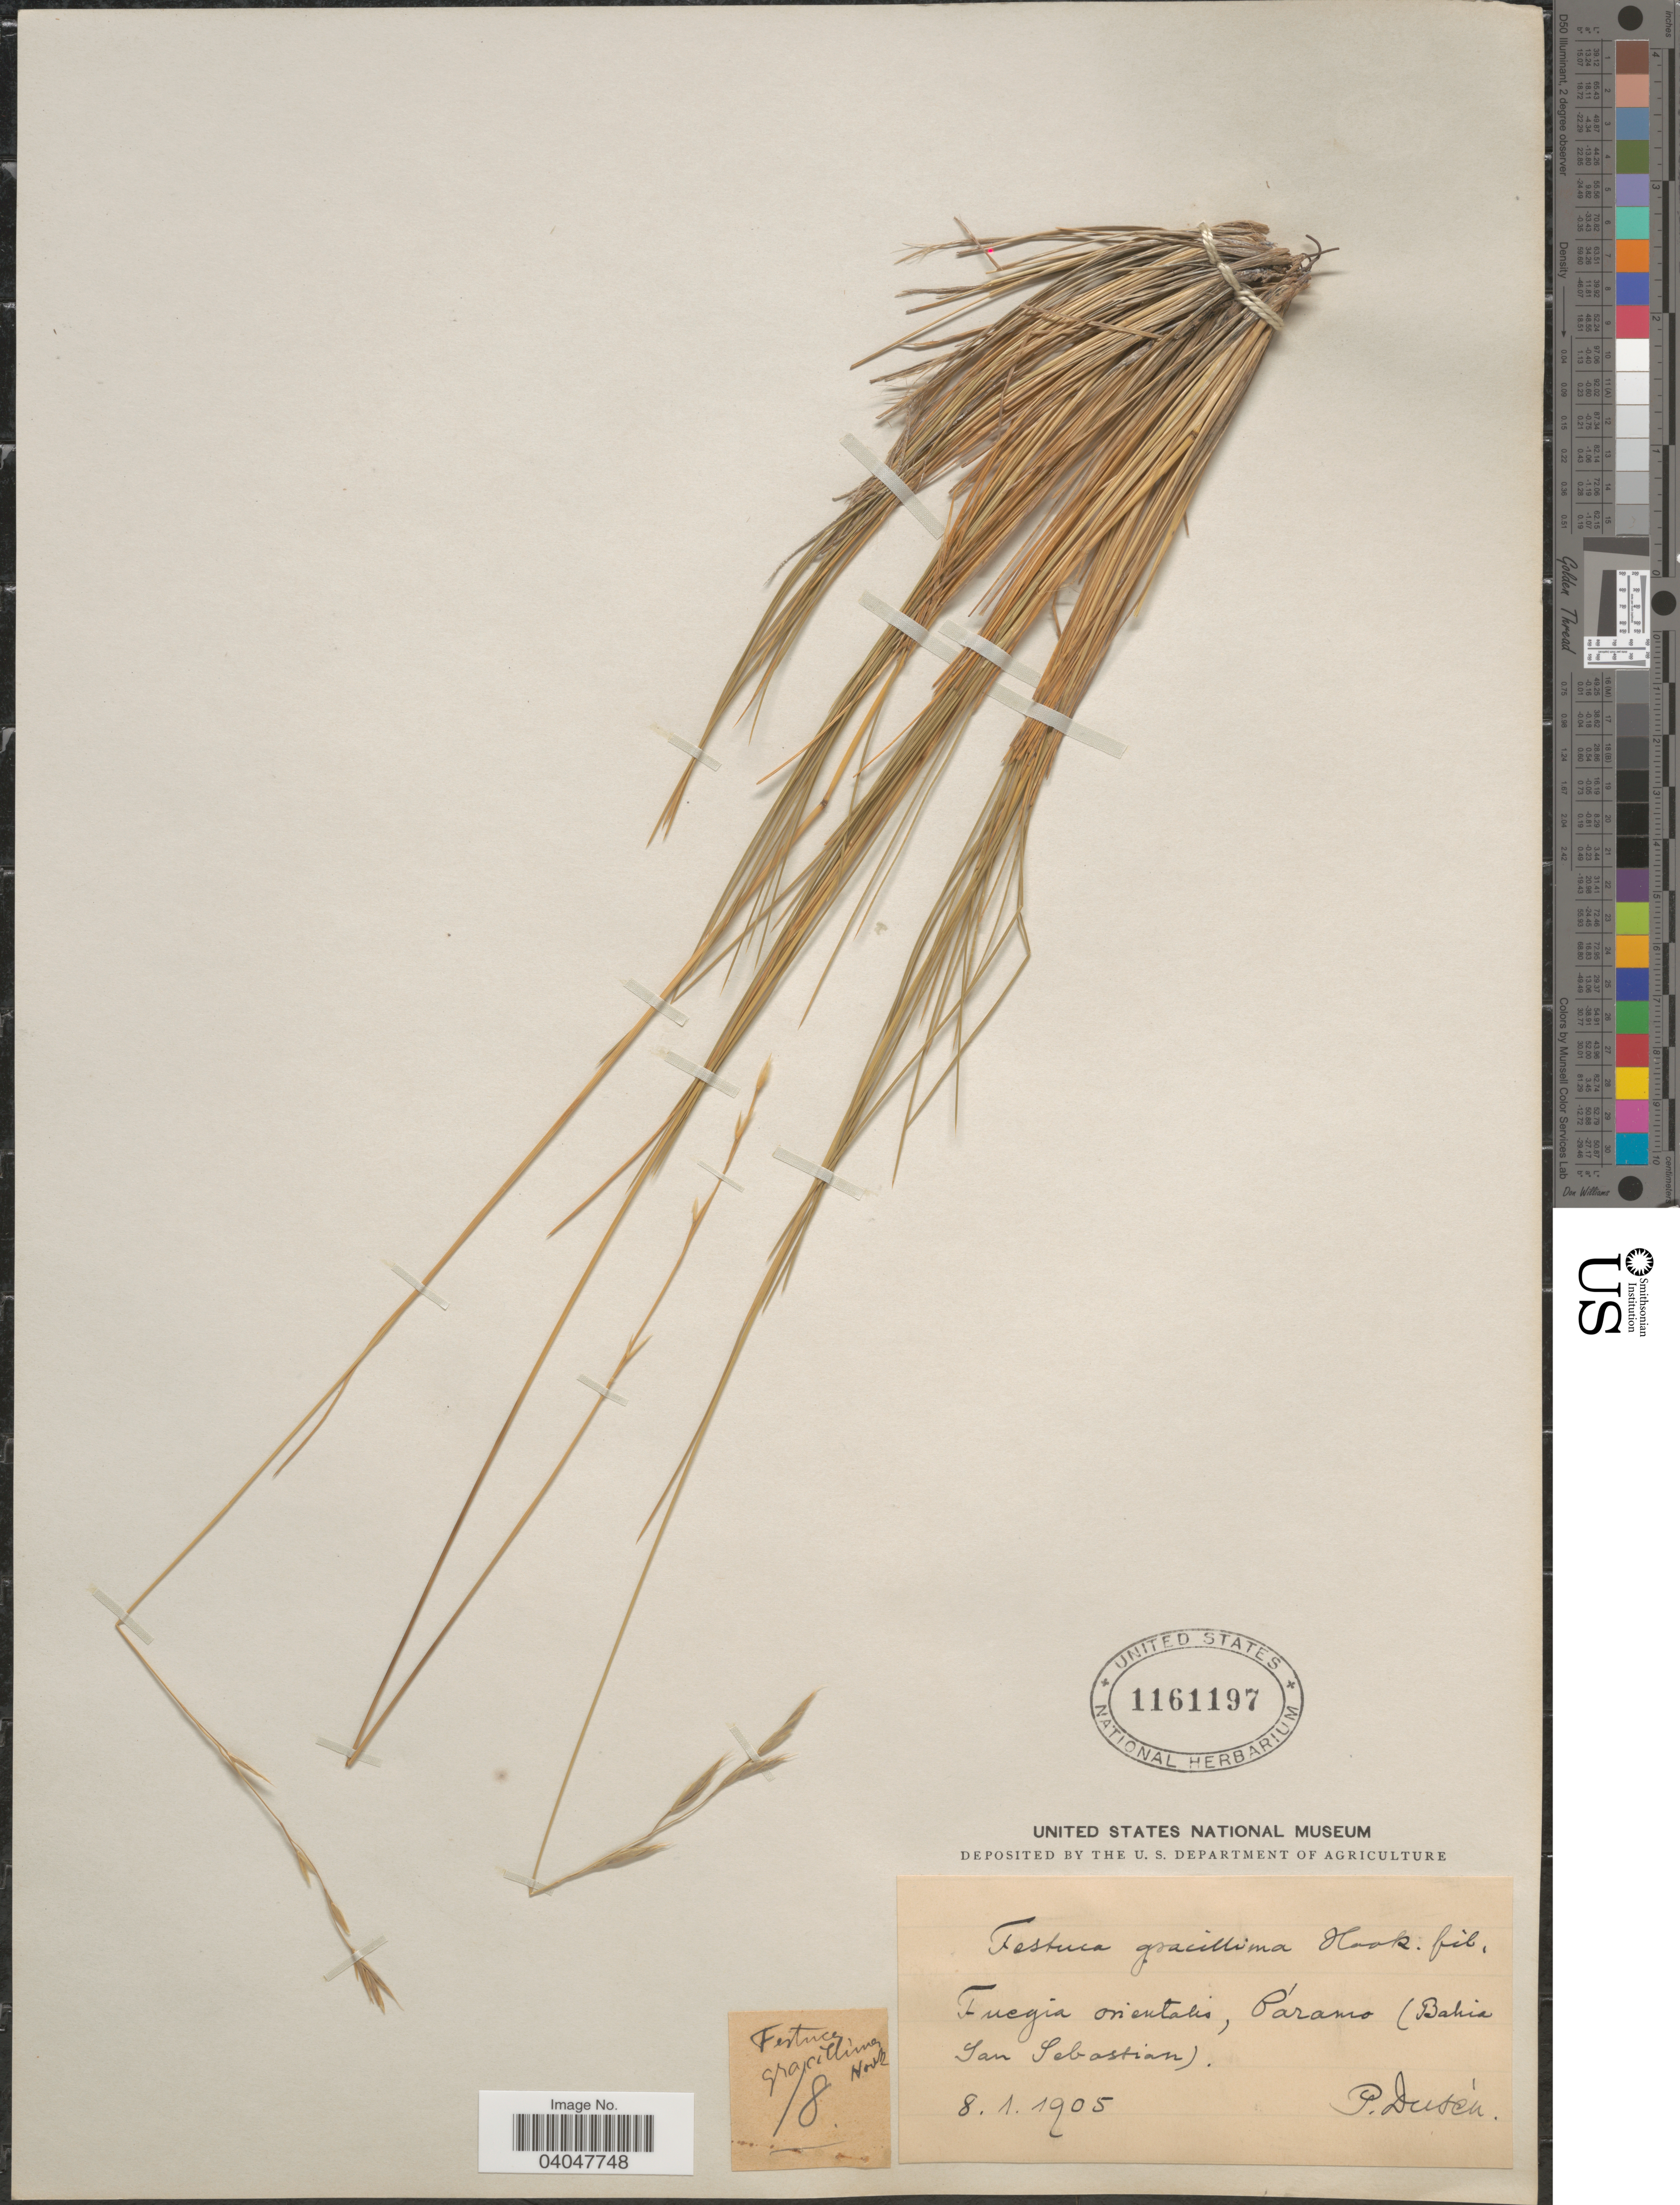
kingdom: Plantae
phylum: Tracheophyta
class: Liliopsida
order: Poales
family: Poaceae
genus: Festuca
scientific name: Festuca gracillima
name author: Hook. f.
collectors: P. Dusén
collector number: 18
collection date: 1905-01-08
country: Argentina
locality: Fuegia orientalis, Páramo (Bahia San Sebastian).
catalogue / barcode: US 1161197